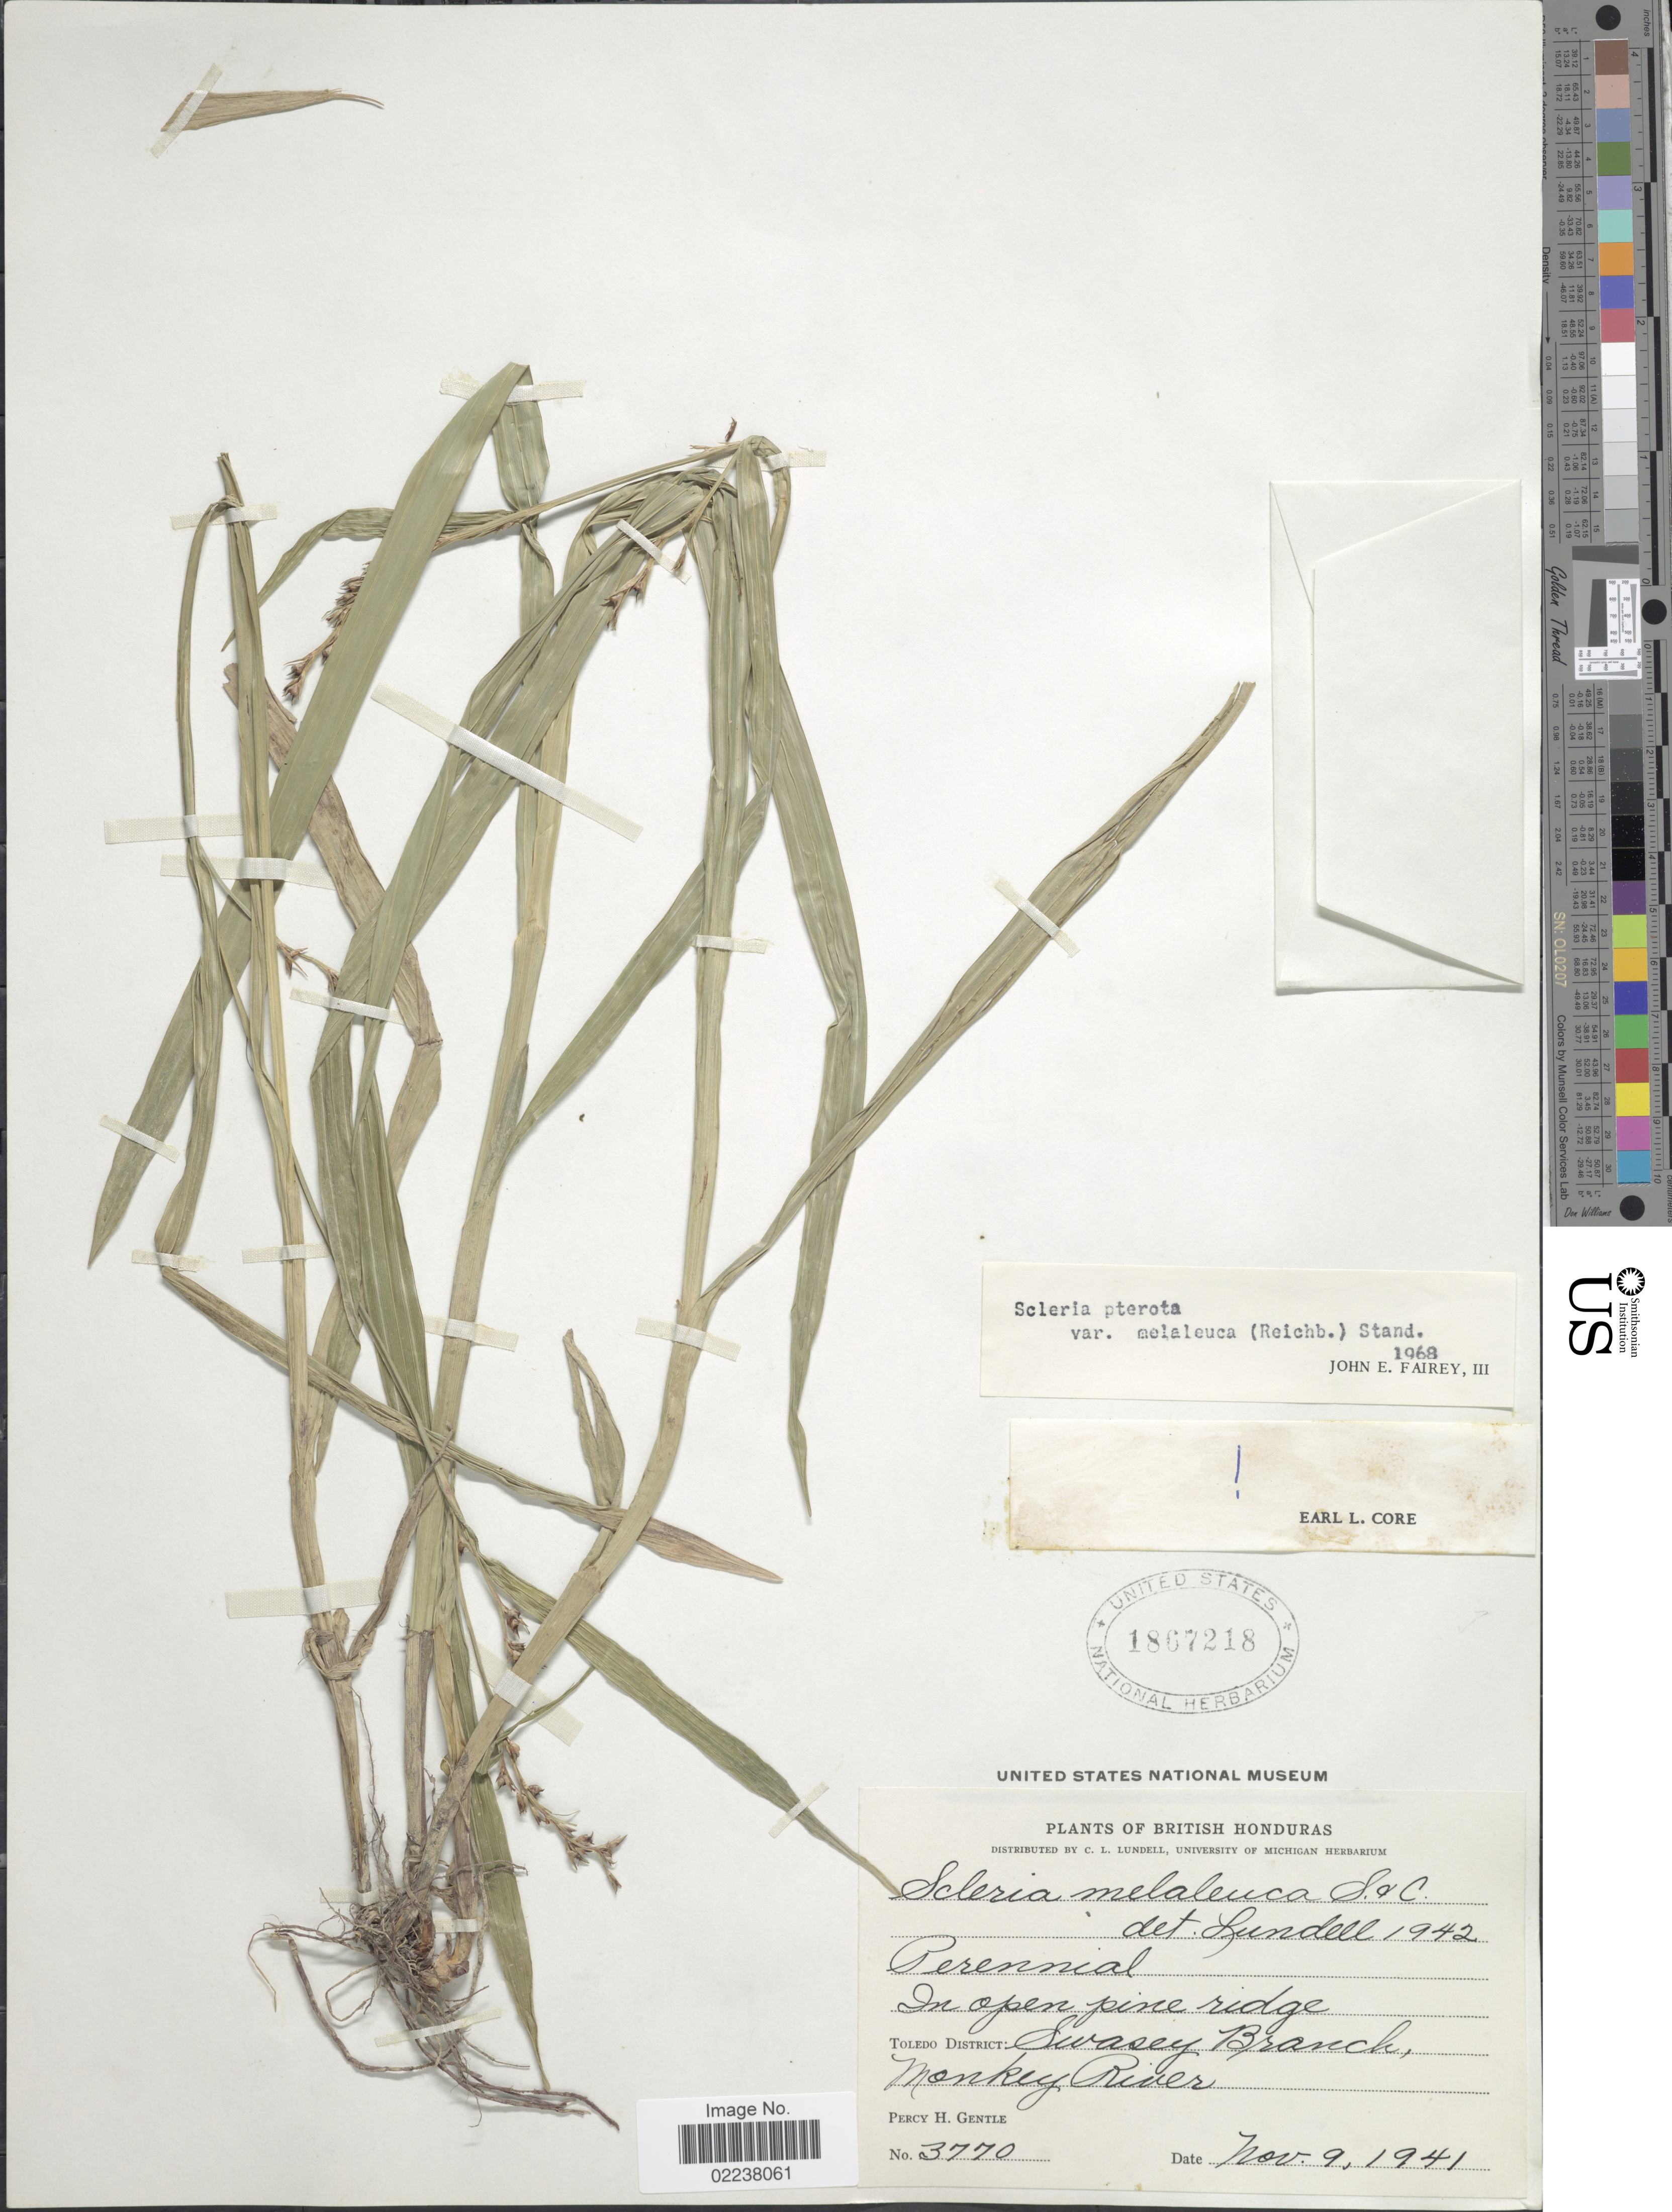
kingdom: Plantae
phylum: Tracheophyta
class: Liliopsida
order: Poales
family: Cyperaceae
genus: Scleria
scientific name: Scleria gaertneri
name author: Raddi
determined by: Strong, Mark T., (BOT), Smithsonian Institution - National Museum of Natural History (UNITED STATES)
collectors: P. H. Gentle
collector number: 3770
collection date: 1941-11-09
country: Belize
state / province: Toledo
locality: British Honduras, Toledo District: Swasey Branch, Monkey River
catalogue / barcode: US 1867218